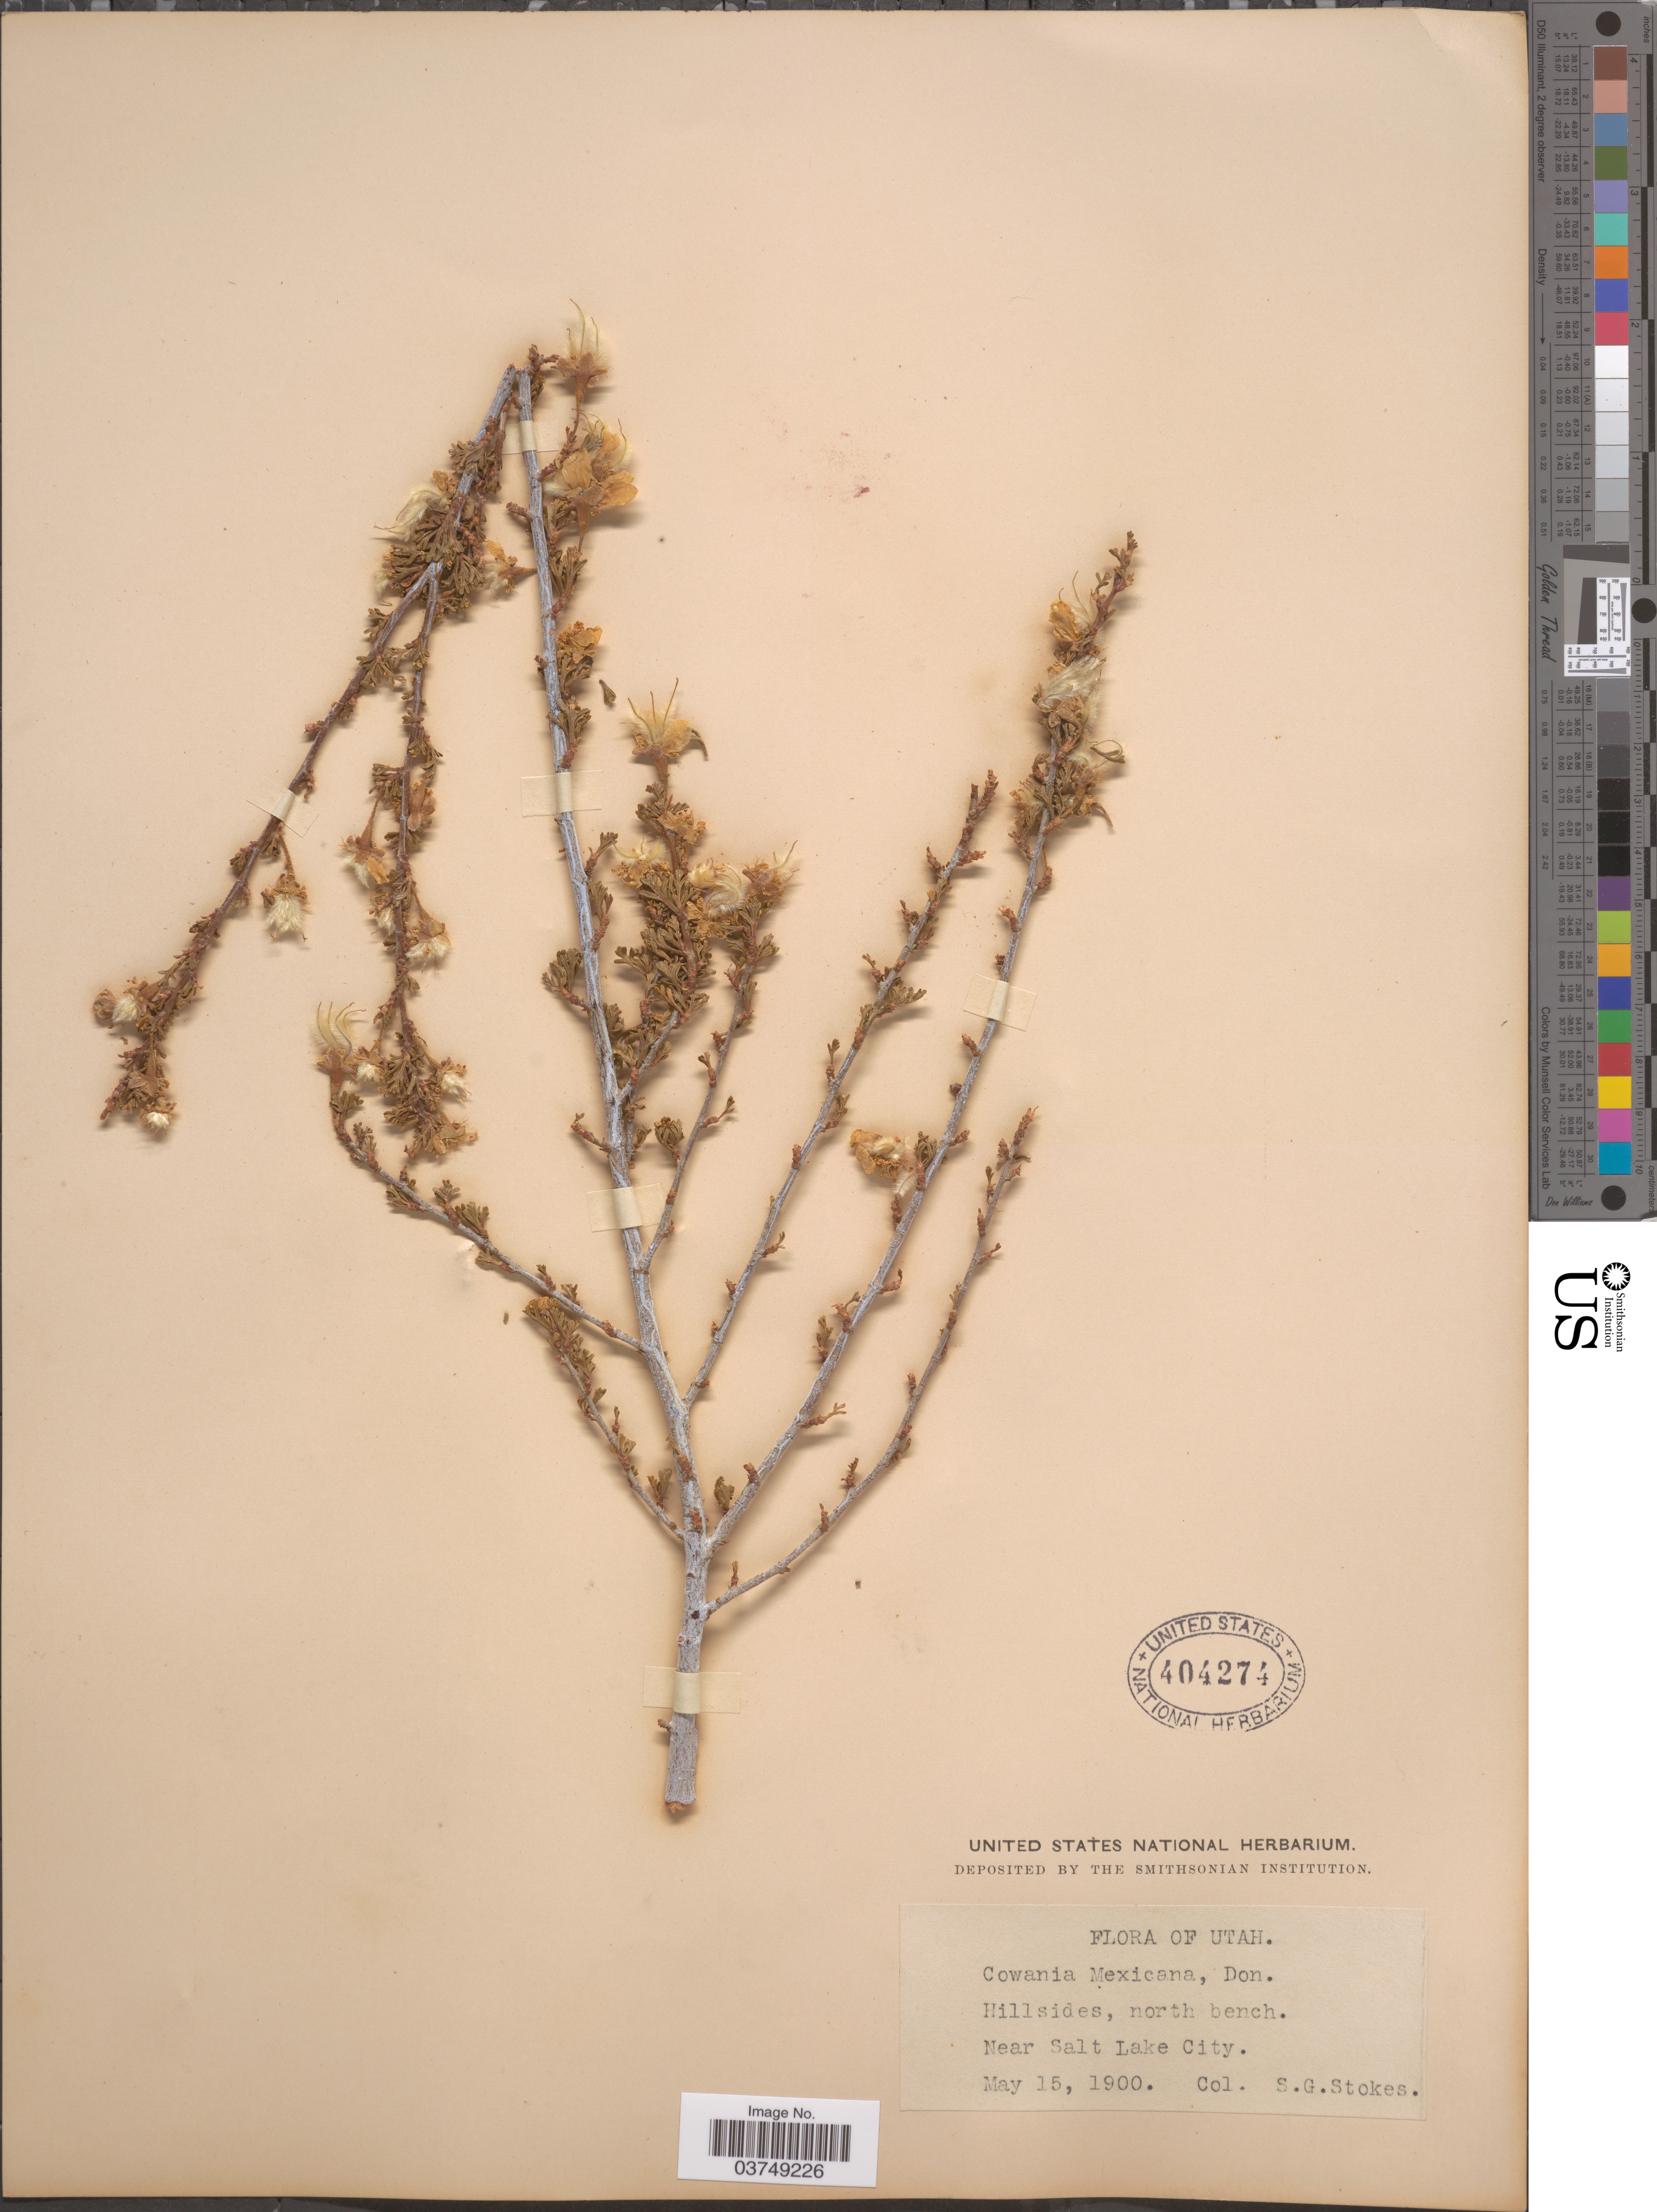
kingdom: Plantae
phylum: Tracheophyta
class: Magnoliopsida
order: Rosales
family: Rosaceae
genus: Purshia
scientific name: Purshia stansburyana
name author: (Torr.) Henrickson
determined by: Strong, Mark T., (BOT), Smithsonian Institution - National Museum of Natural History (UNITED STATES)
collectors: S. G. Stokes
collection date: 1900-05-15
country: United States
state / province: Utah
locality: Hillsides, north bench. Near Salt Lake City.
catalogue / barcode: US 404274